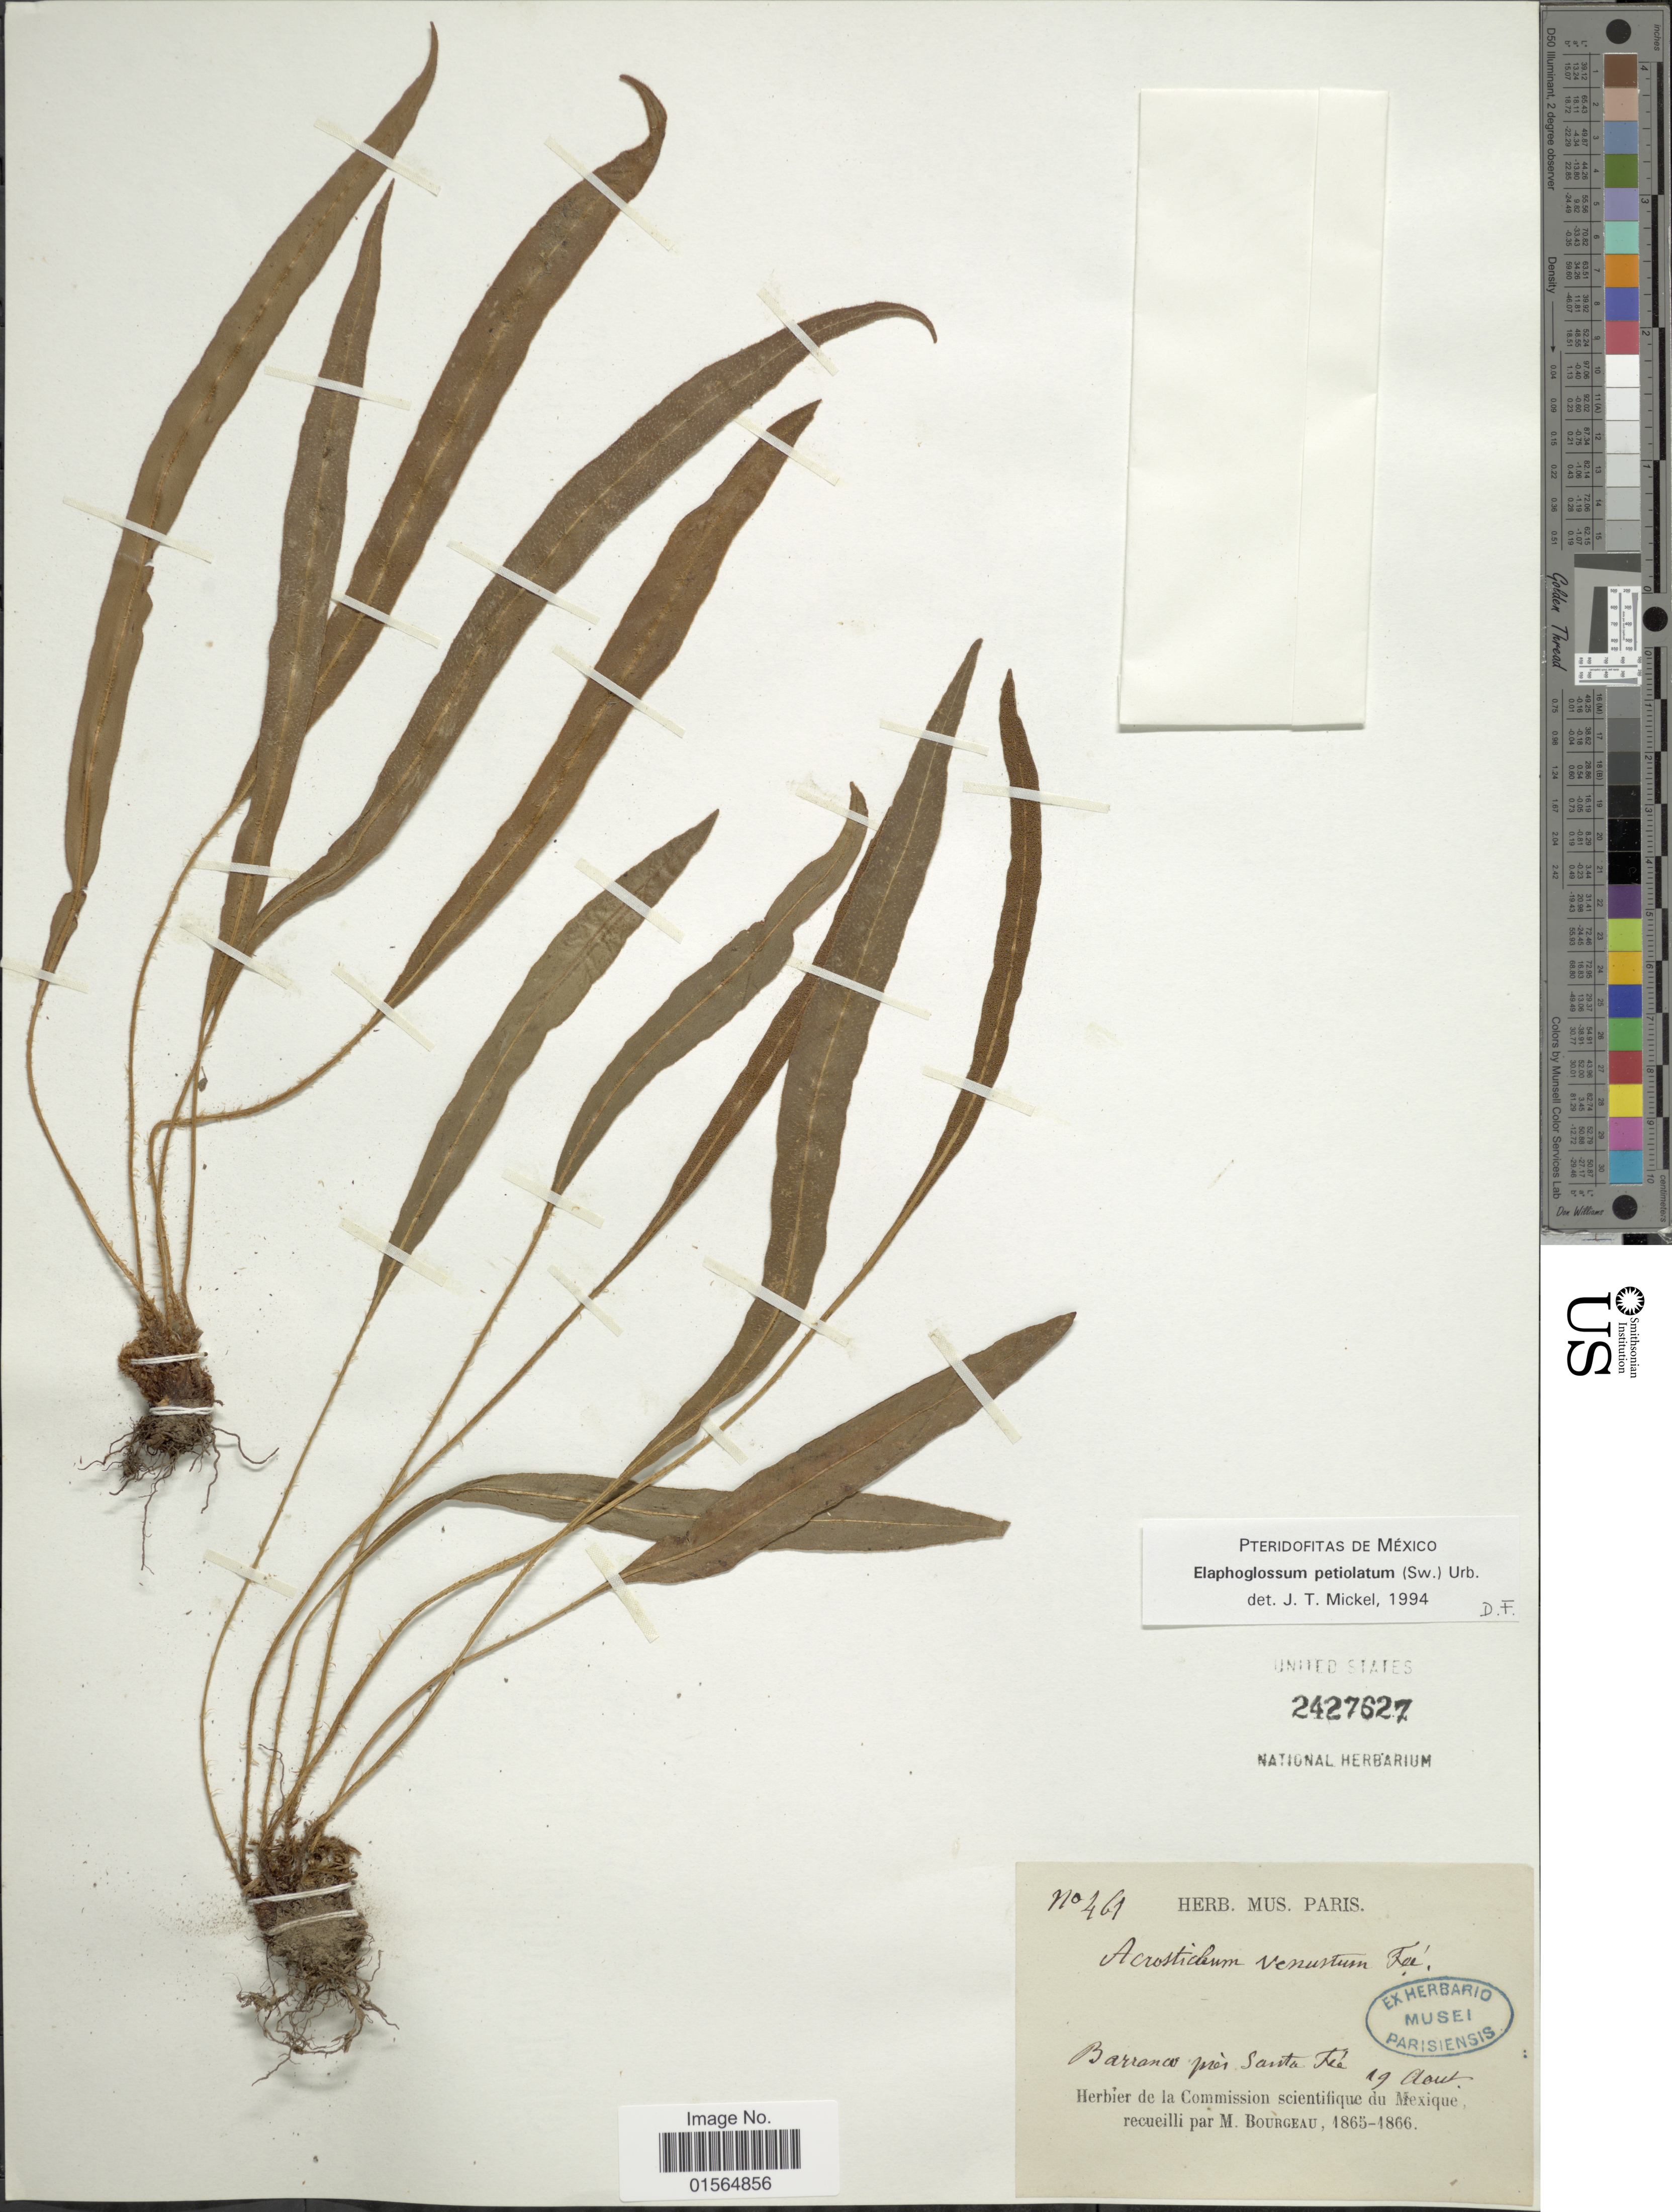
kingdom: Plantae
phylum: Tracheophyta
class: Polypodiopsida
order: Polypodiales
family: Dryopteridaceae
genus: Elaphoglossum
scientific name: Elaphoglossum petiolatum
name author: (Sw.) Urb.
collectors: M. Bourgeau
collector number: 461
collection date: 1865-08-19/1866-08-19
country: Mexico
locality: Barranca près Santa Fé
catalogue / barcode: US 2427627